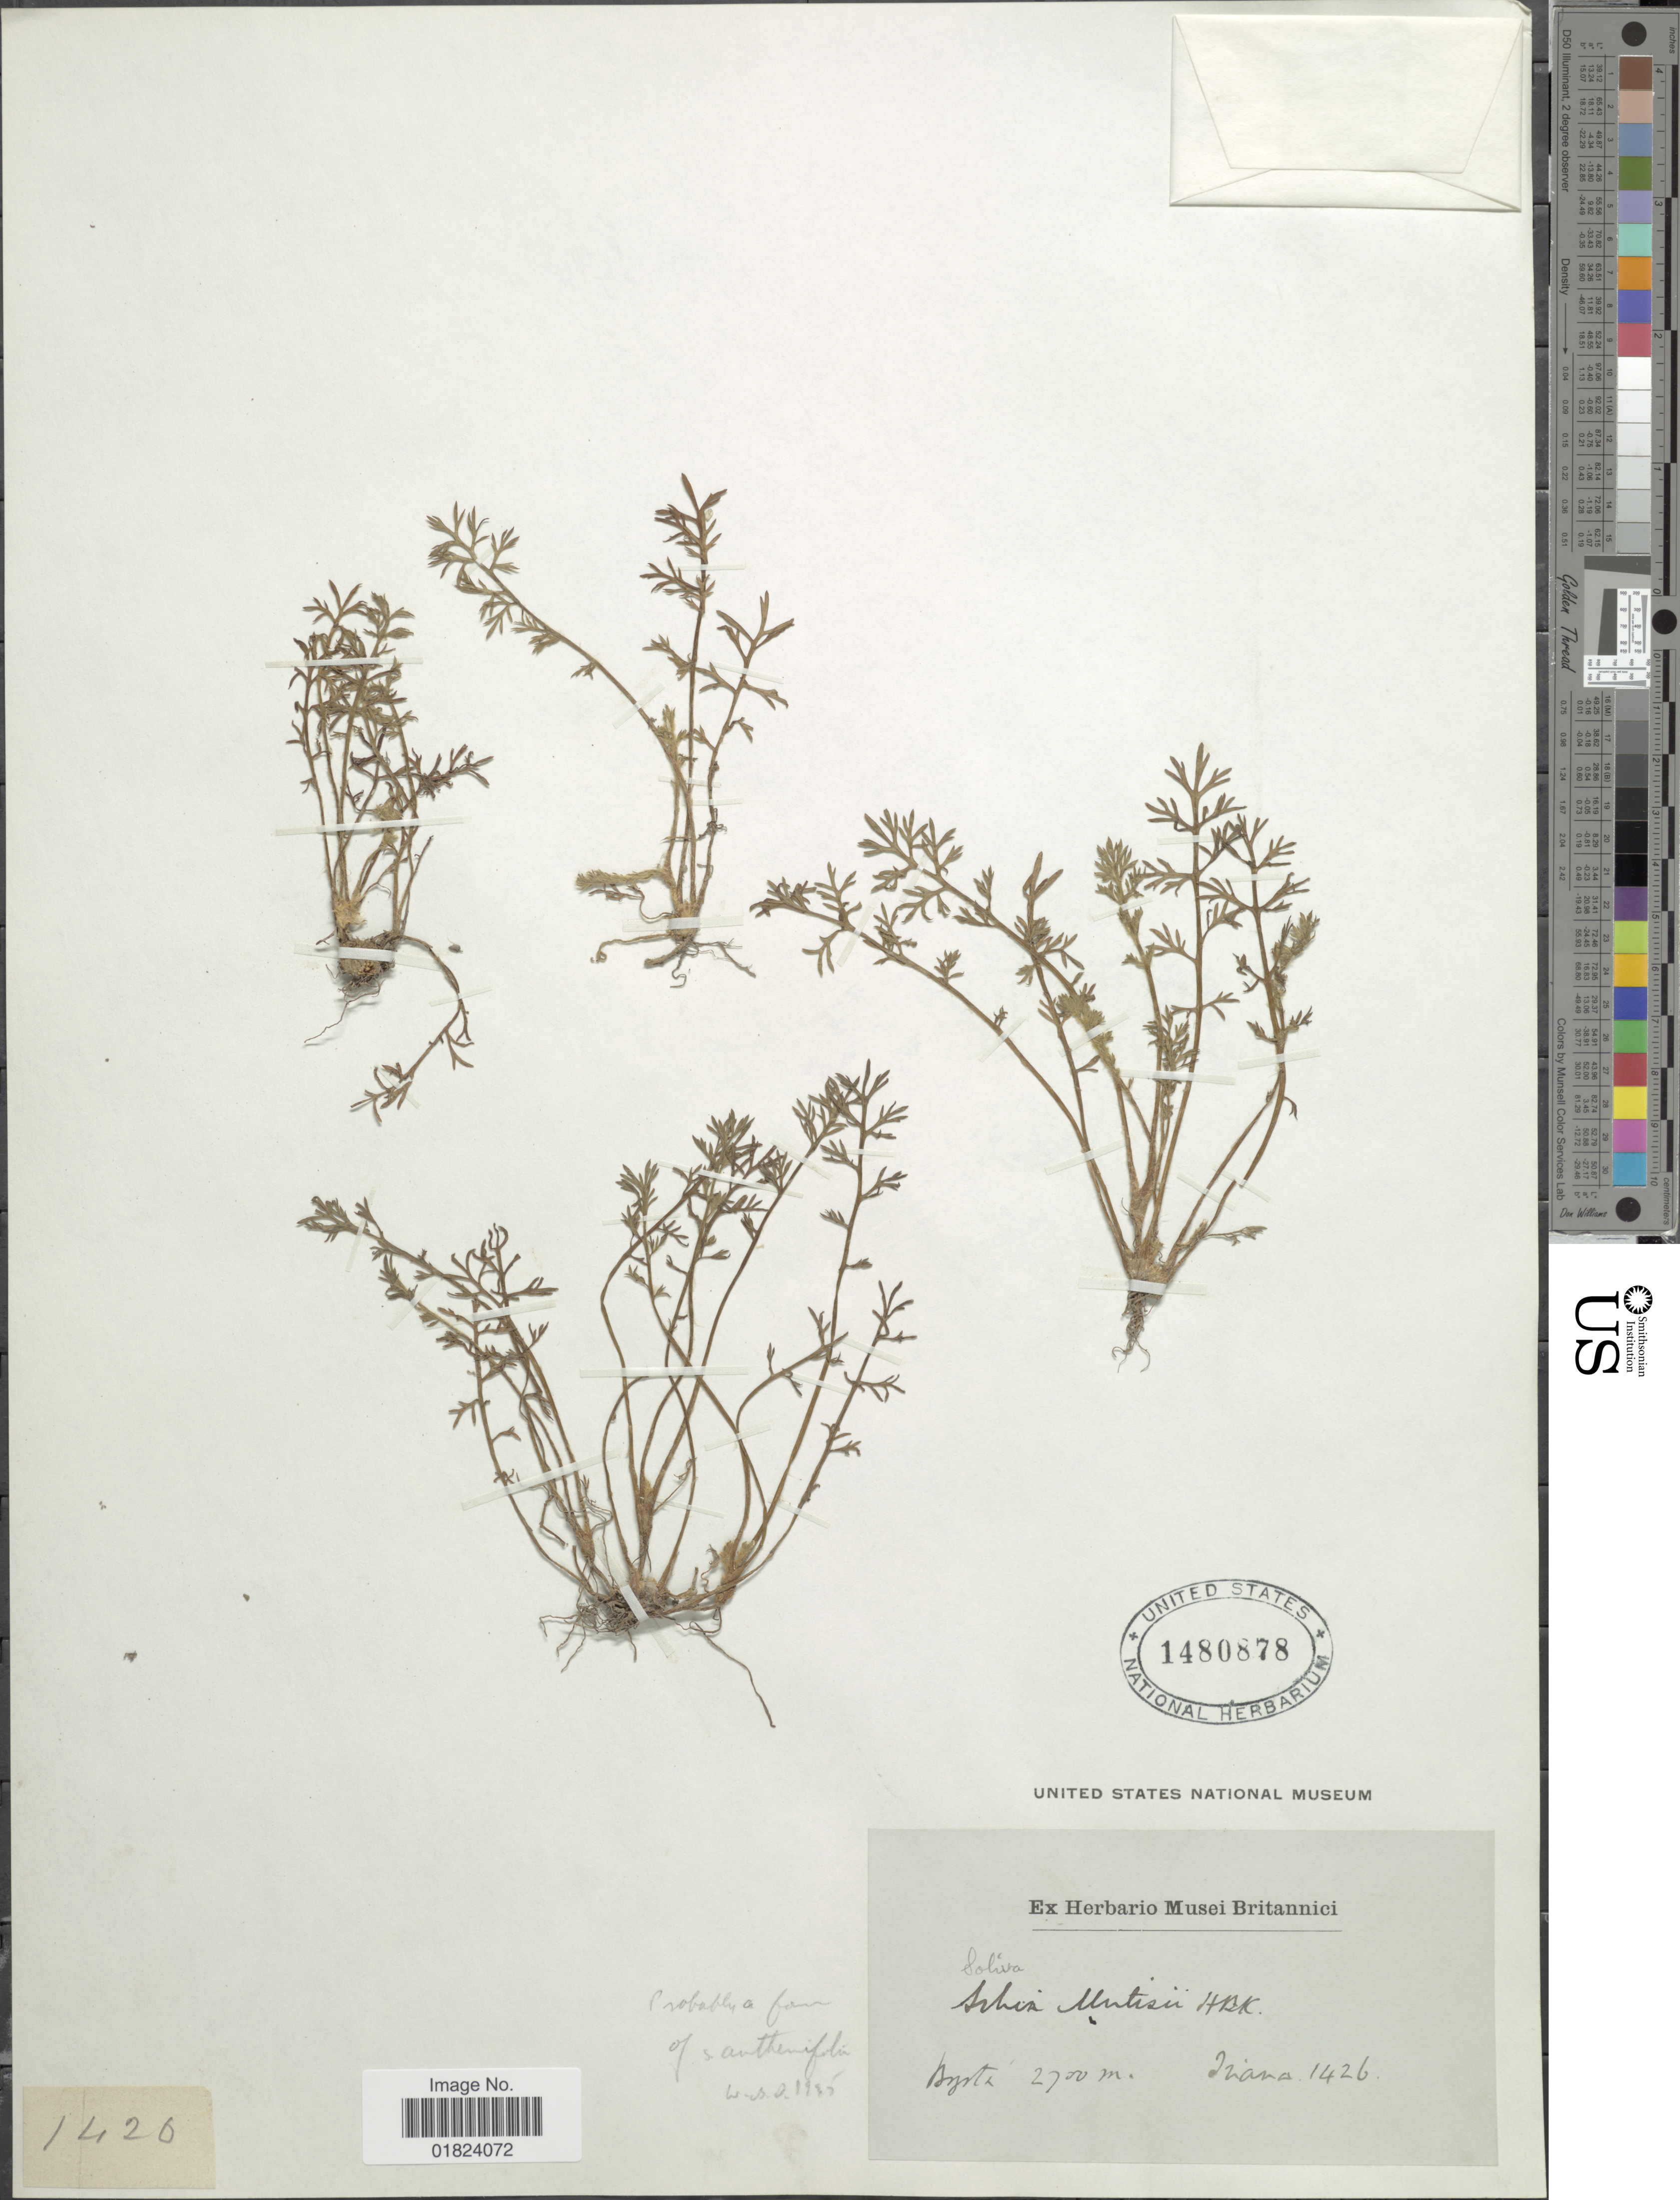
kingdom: Plantae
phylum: Tracheophyta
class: Magnoliopsida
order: Asterales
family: Asteraceae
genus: Soliva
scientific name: Soliva mutisii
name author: Kunth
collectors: Triana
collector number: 1426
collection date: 1935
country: Colombia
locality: Bogota.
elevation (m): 2700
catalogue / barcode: US 1480878